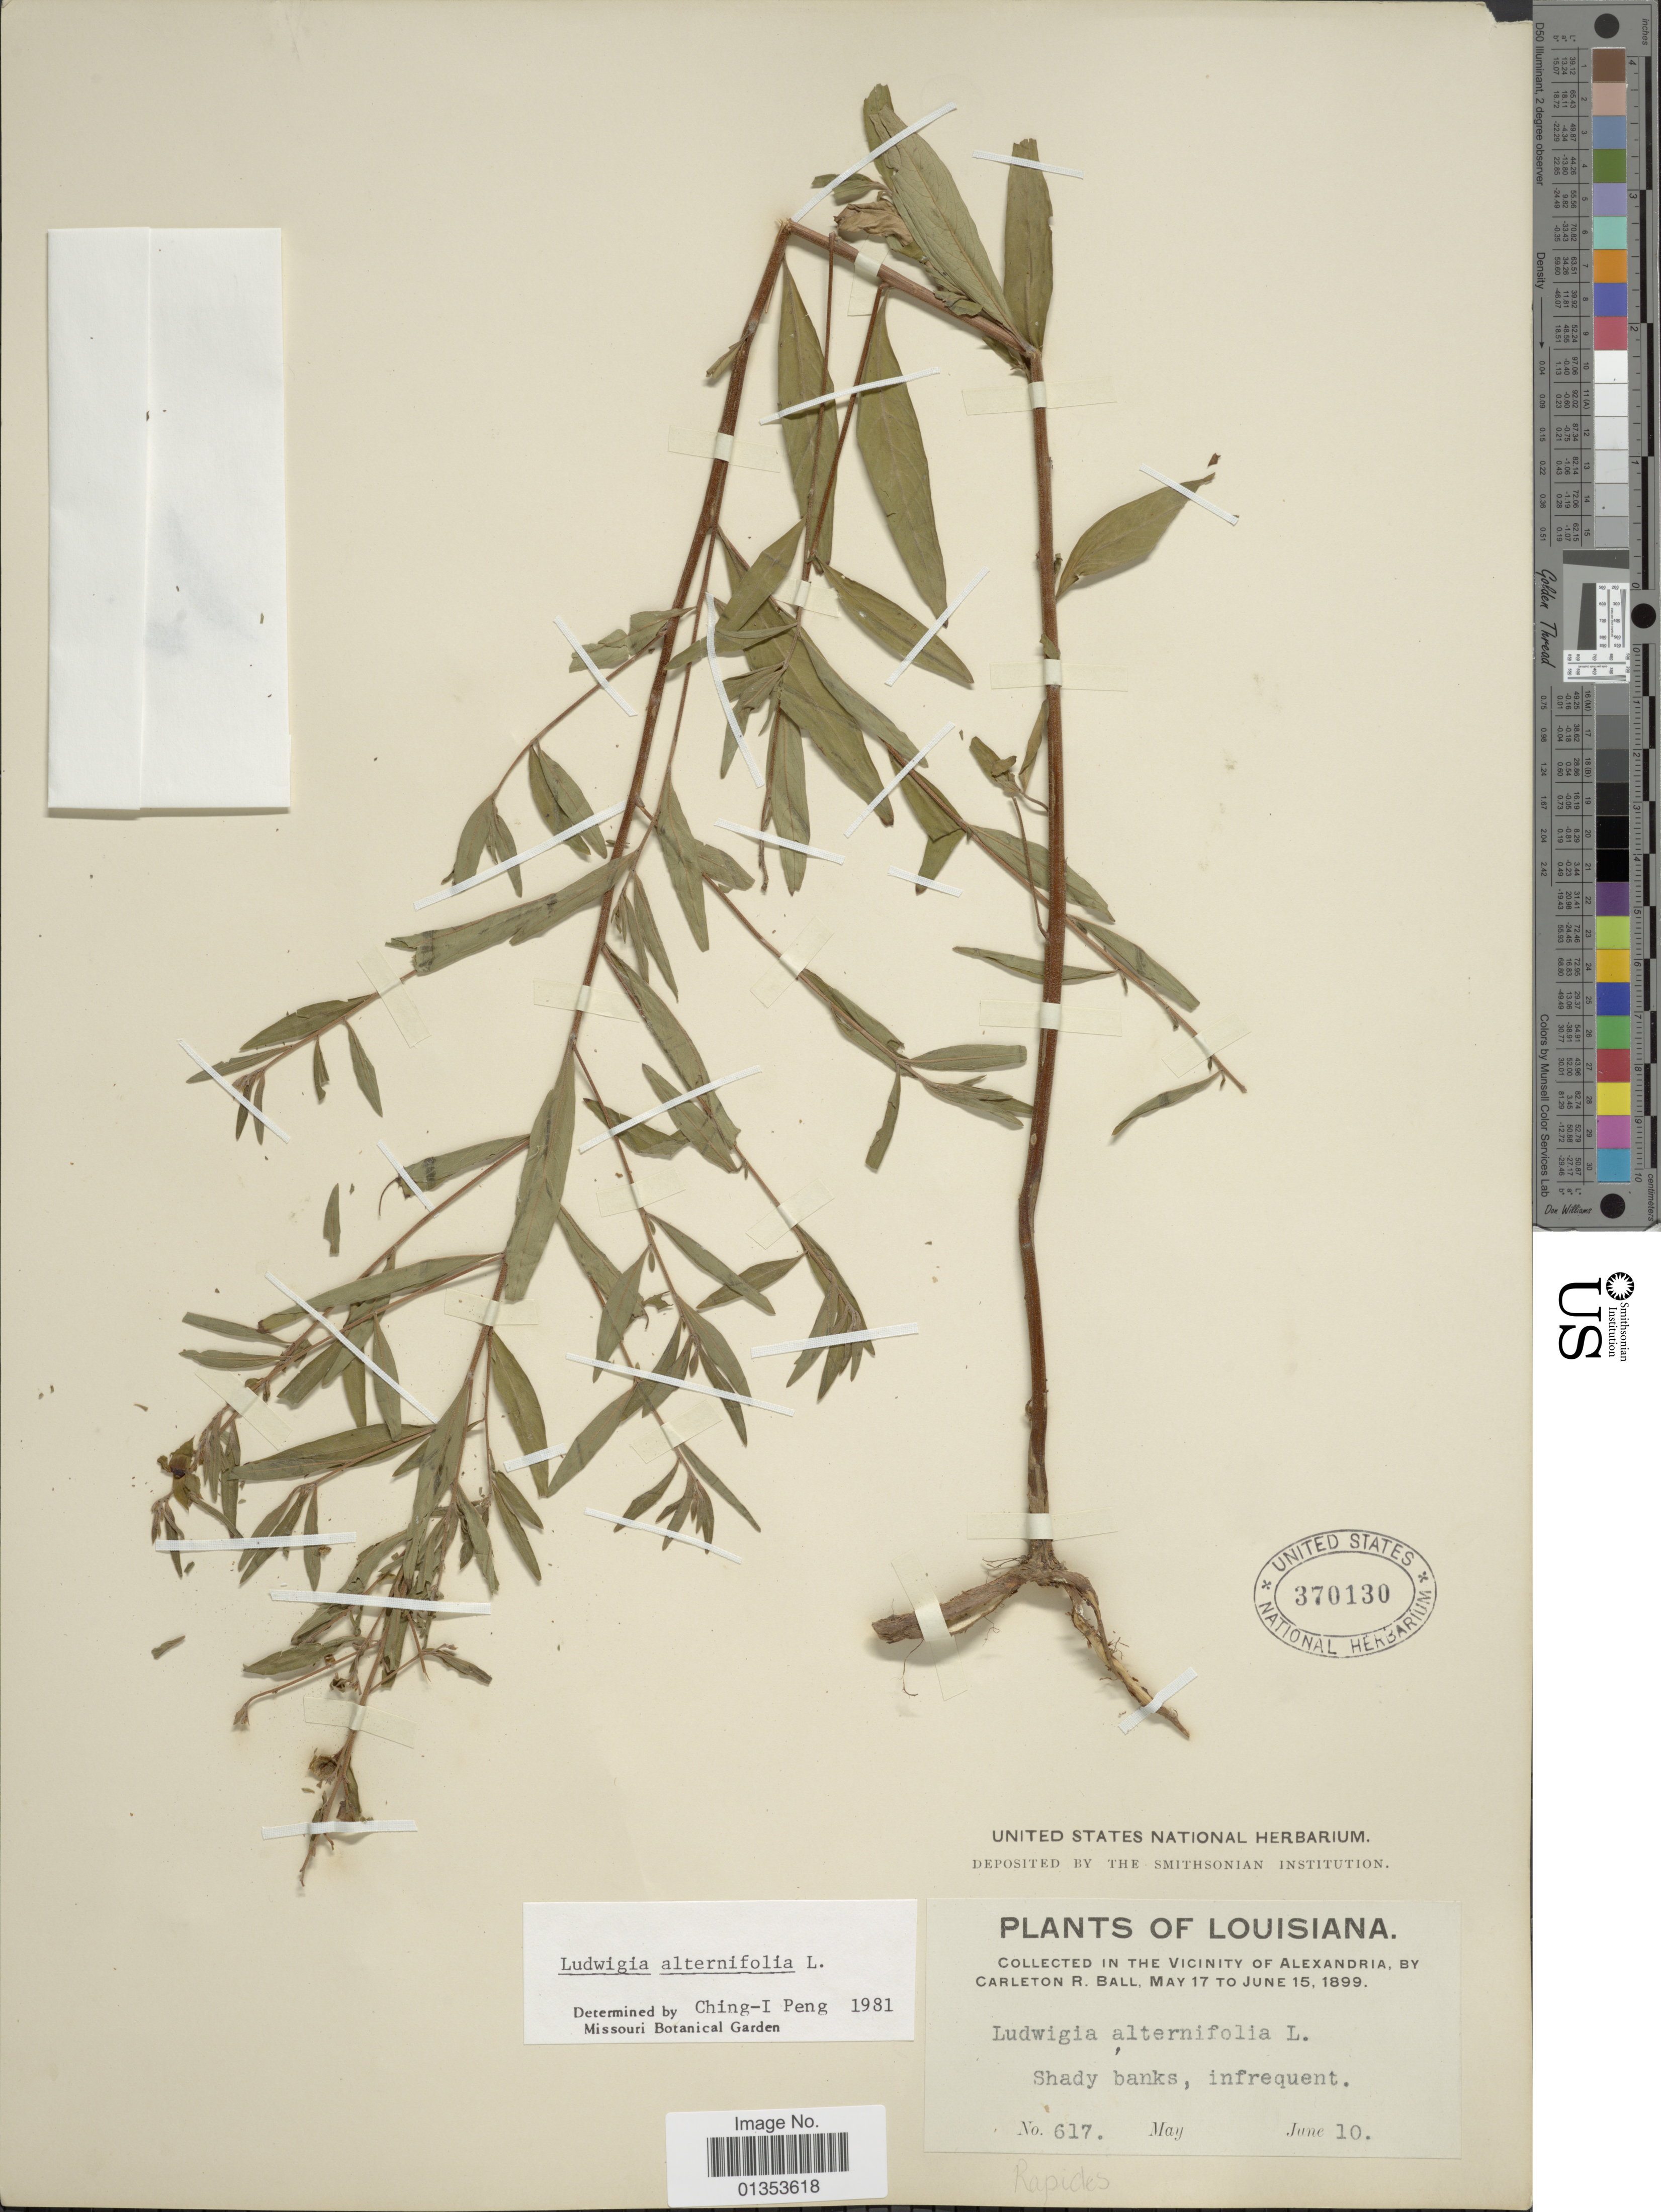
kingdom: Plantae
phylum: Tracheophyta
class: Magnoliopsida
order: Myrtales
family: Onagraceae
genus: Ludwigia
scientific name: Ludwigia alternifolia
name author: L.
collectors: C. R. Ball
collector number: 617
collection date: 1889-05-17/1899-06-15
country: United States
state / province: Louisiana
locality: In the vicinity of Alexandria, shady banks, infrequent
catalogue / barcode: US 370130